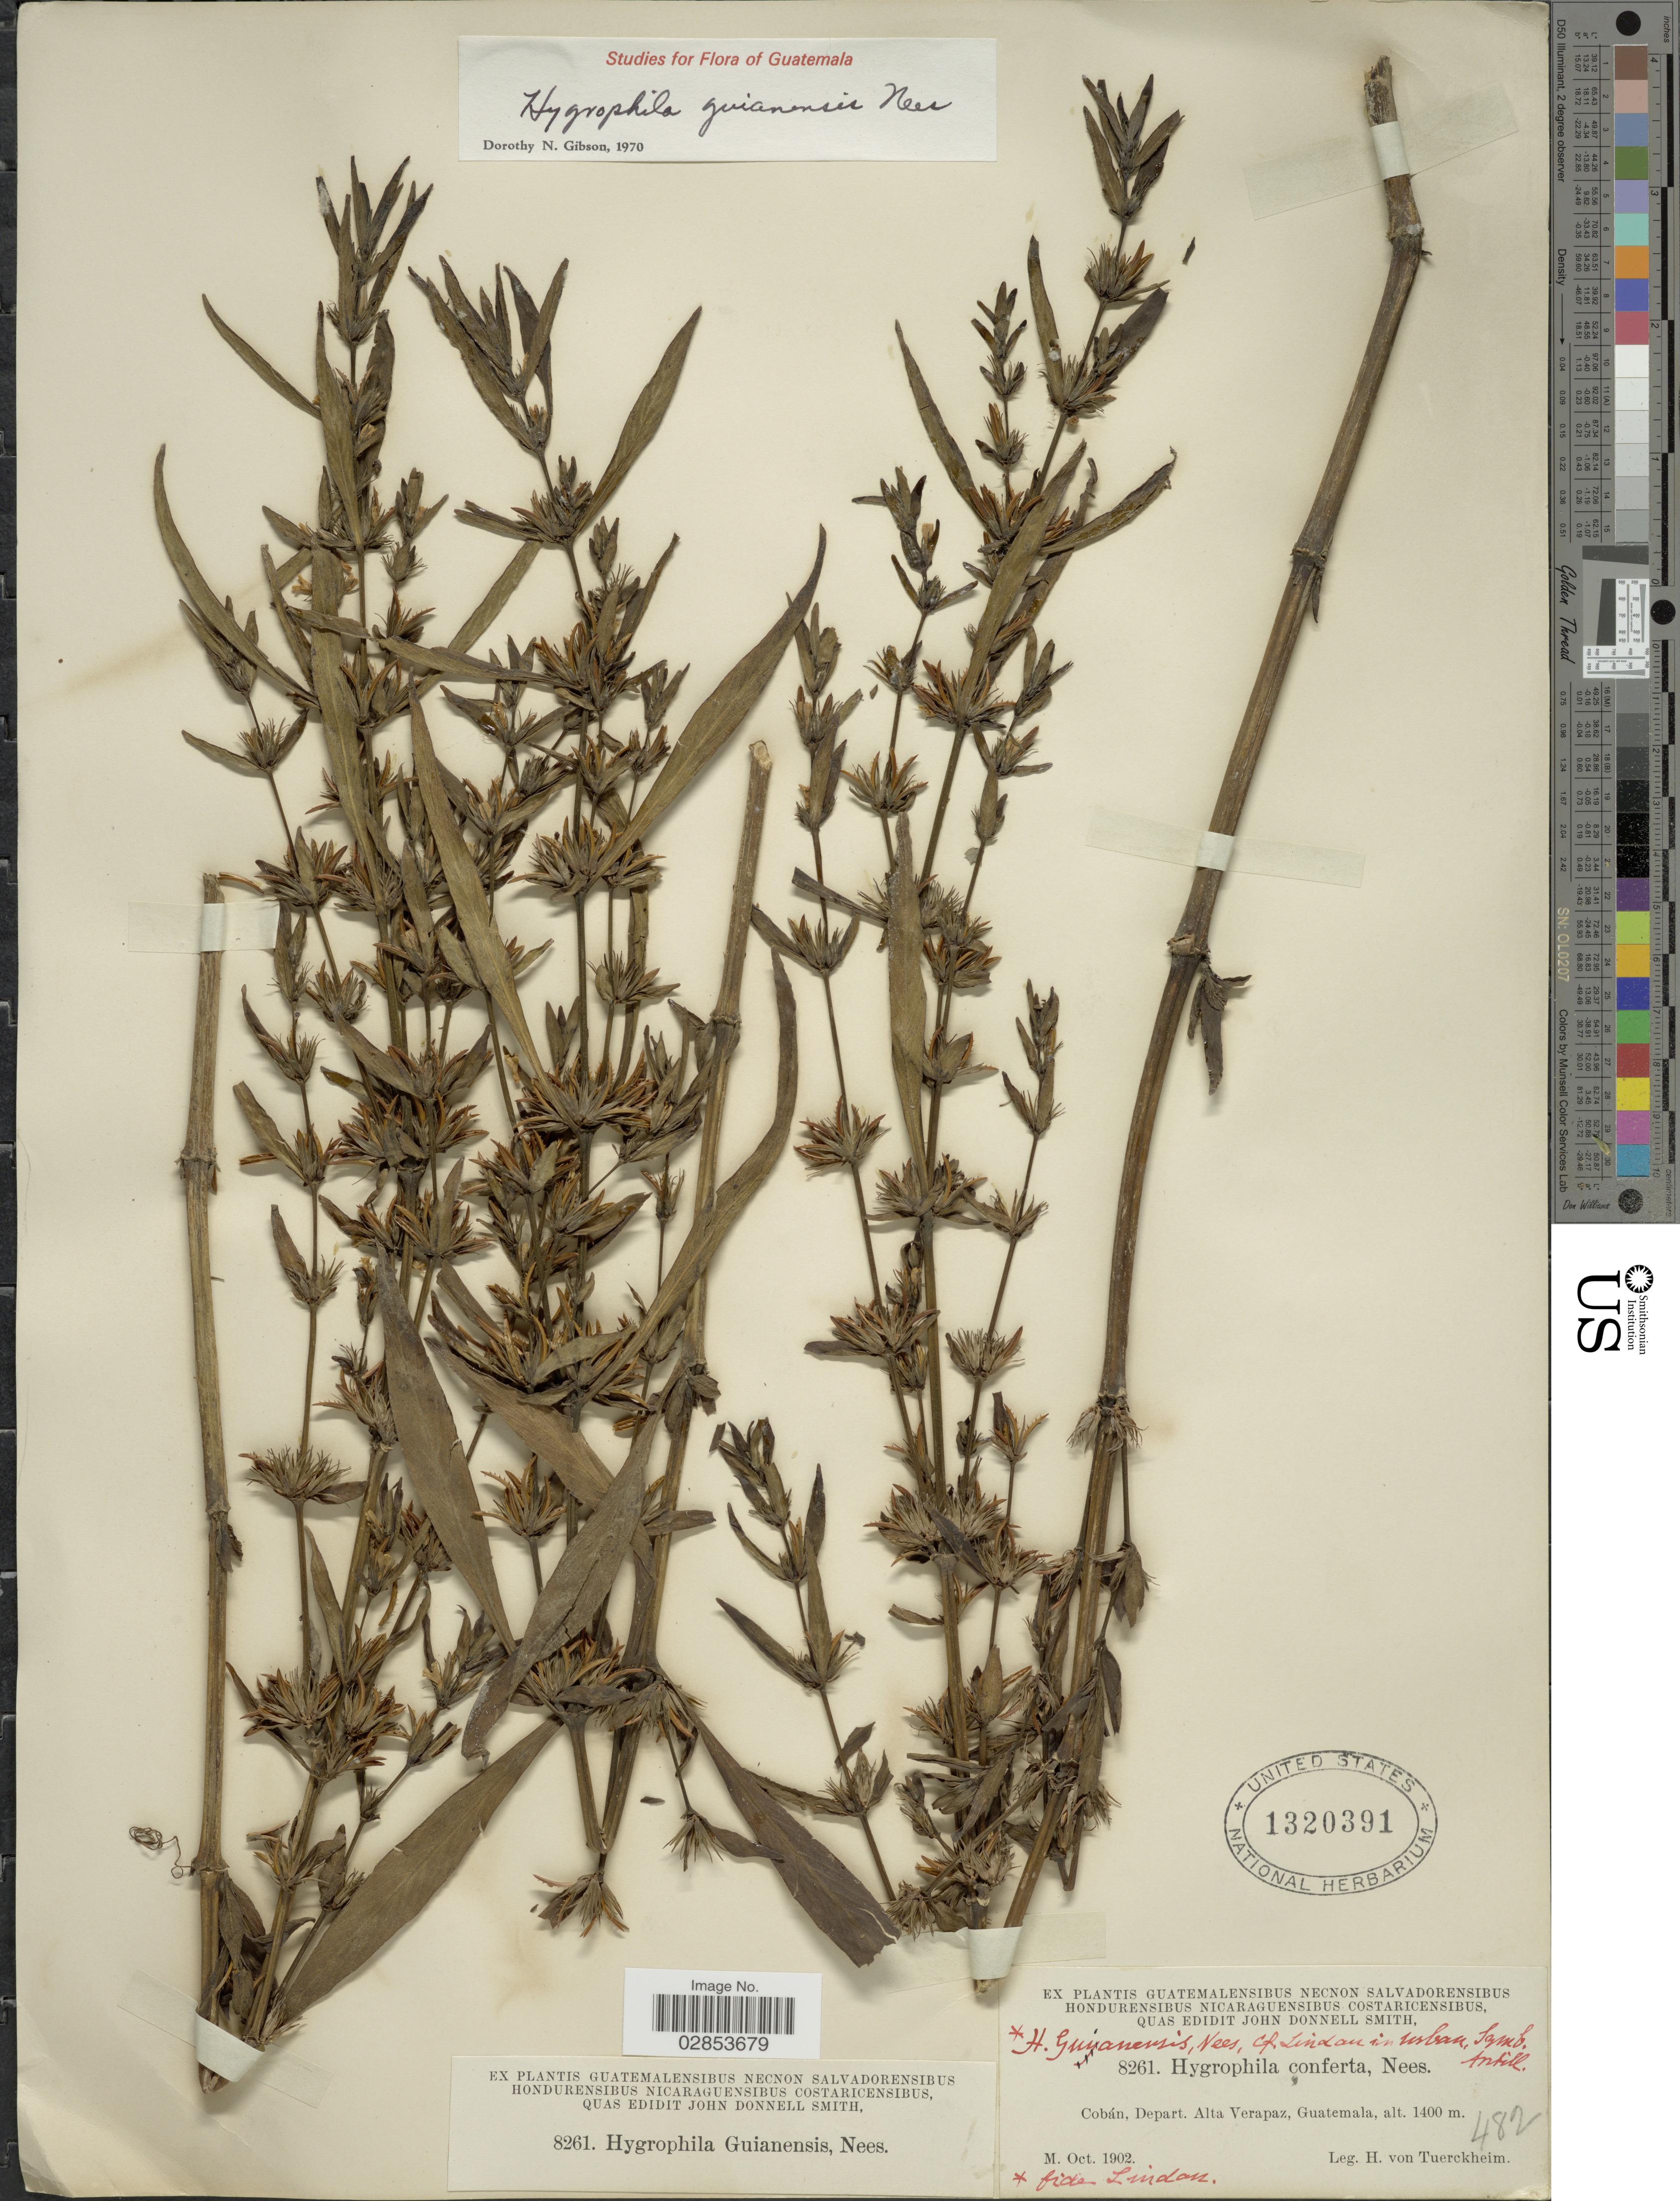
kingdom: Plantae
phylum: Tracheophyta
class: Magnoliopsida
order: Lamiales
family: Acanthaceae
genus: Hygrophila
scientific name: Hygrophila costata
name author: Nees & T. Nees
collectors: H. von Türckheim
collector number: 8261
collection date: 1902-10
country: Guatemala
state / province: Alta Verapaz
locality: Cobán, Depart. Alta Verapaz.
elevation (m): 1400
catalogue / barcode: US 1320391